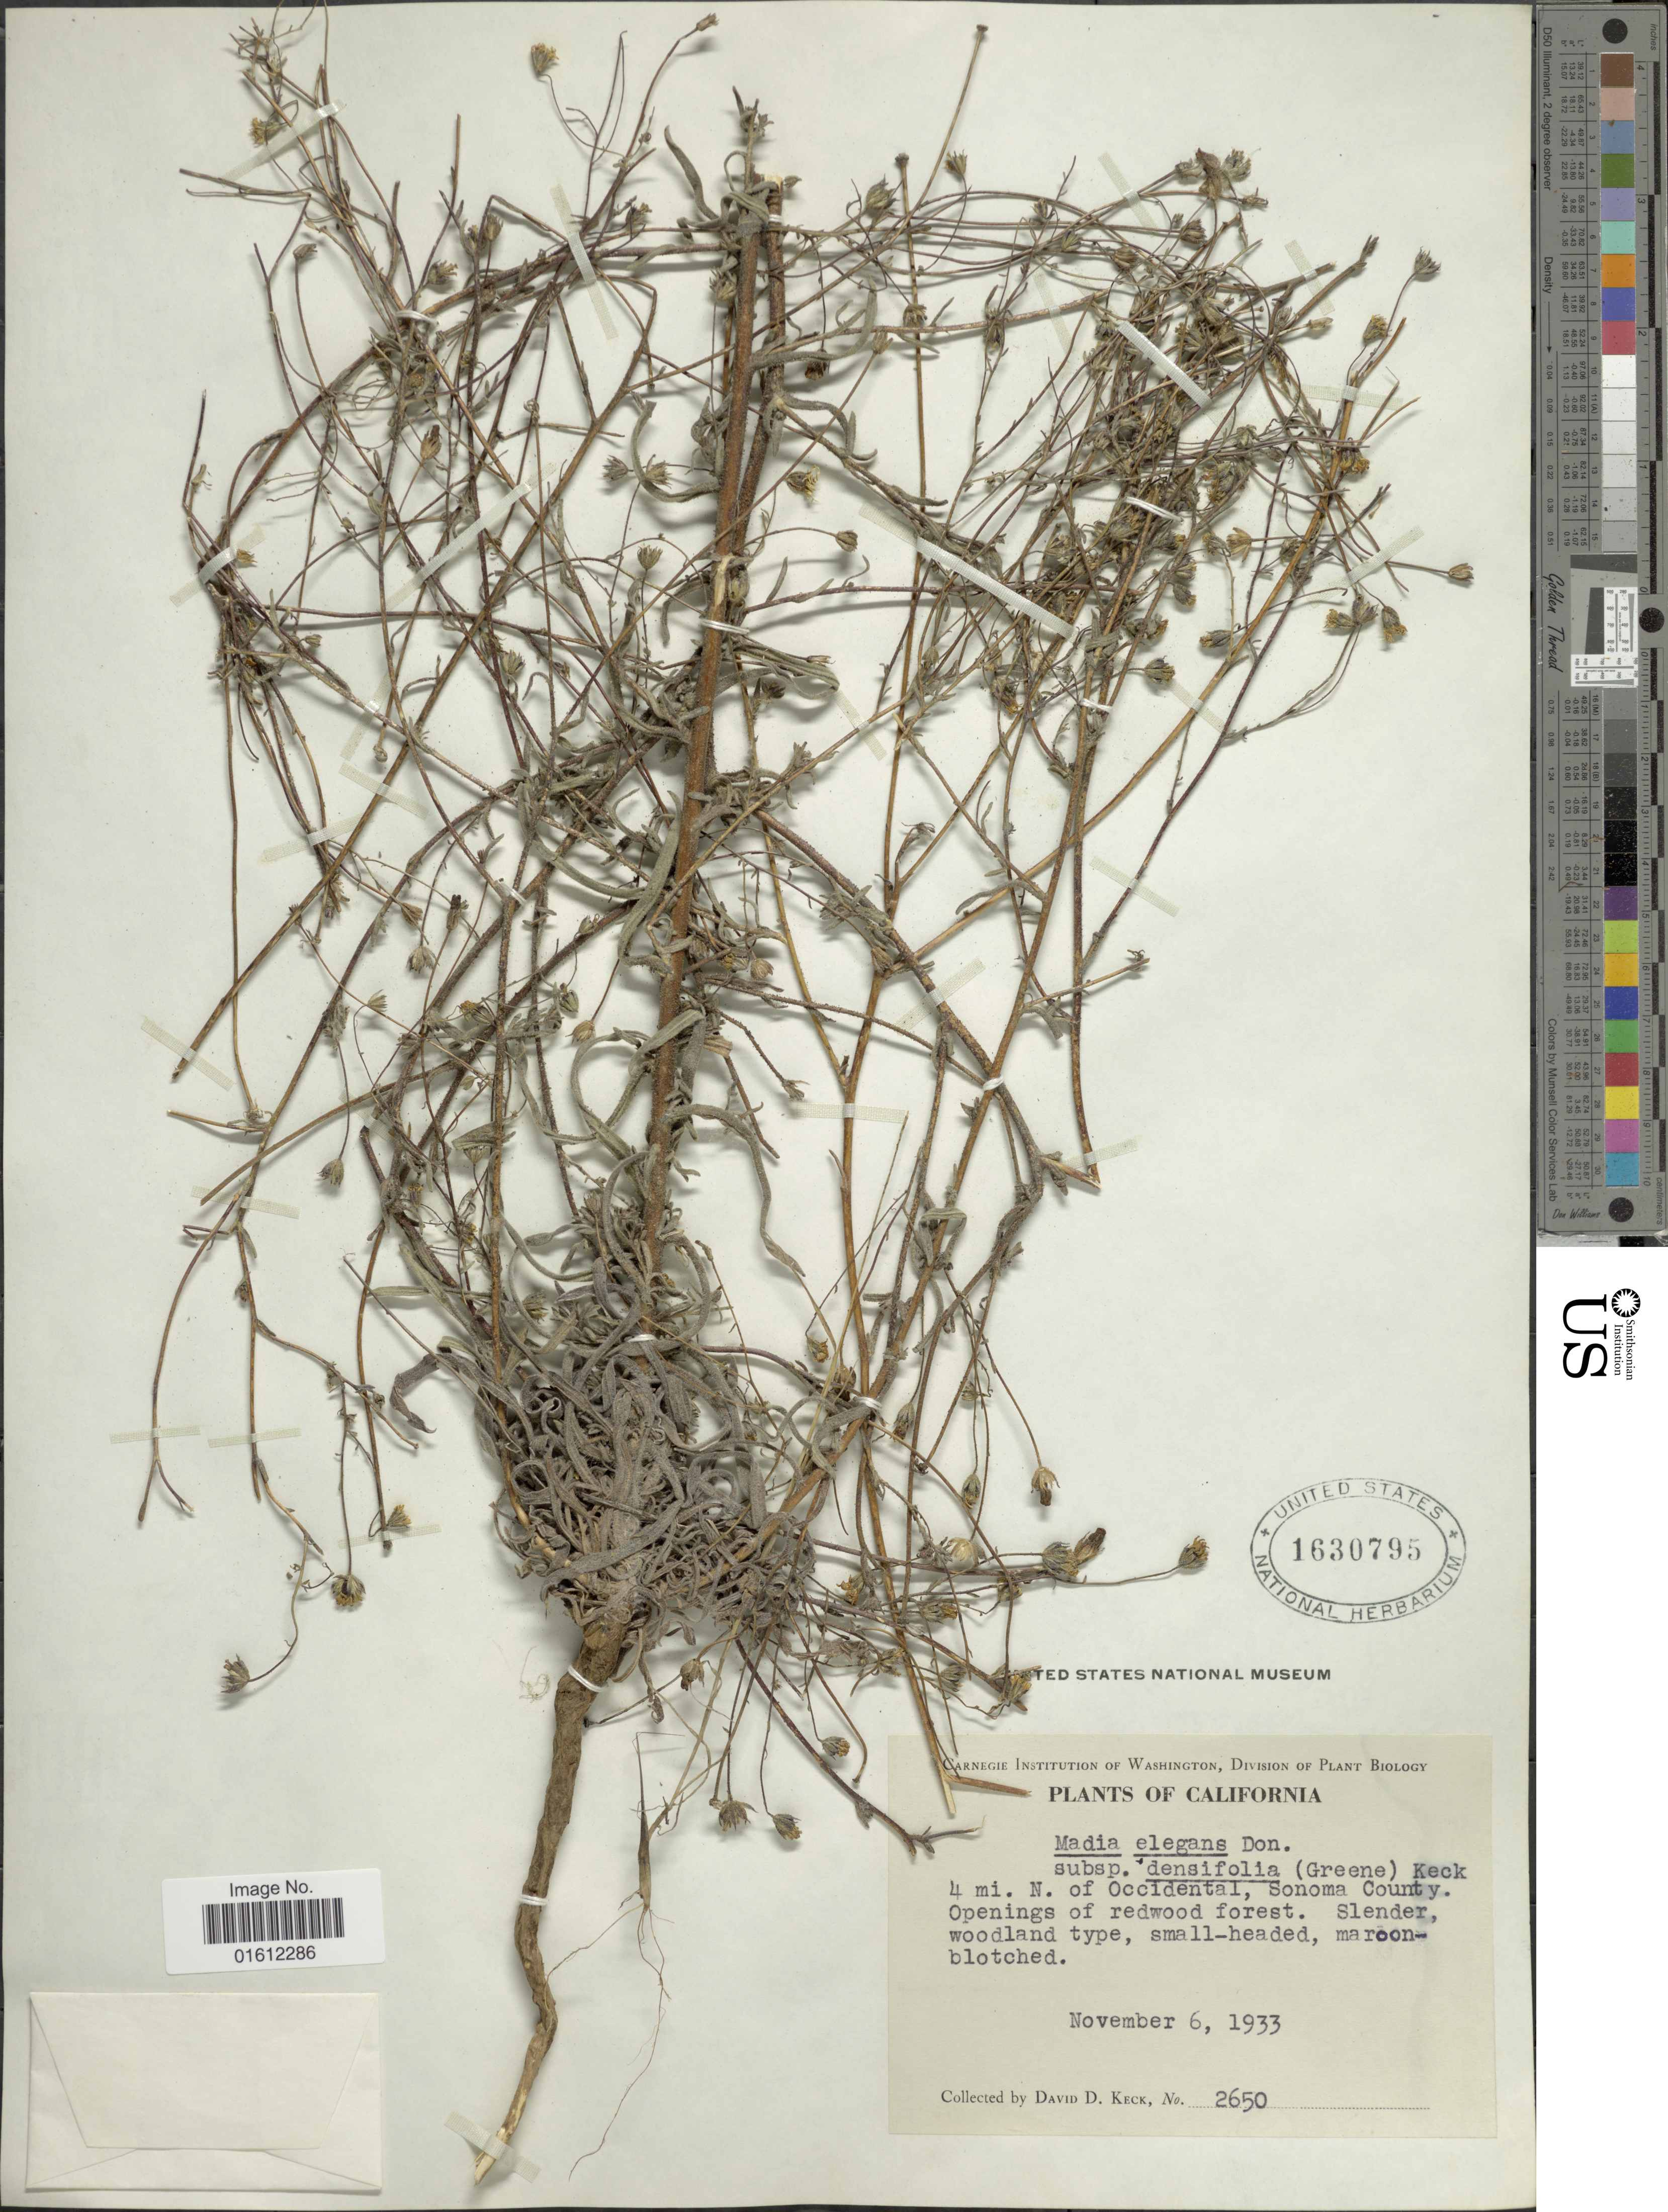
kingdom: Plantae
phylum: Tracheophyta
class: Magnoliopsida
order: Asterales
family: Asteraceae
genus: Madia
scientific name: Madia elegans subsp. densifolia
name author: (Greene) D.D. Keck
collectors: D. D. Keck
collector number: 2650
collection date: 1933-11-06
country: United States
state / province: California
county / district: Sonoma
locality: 4 mi. N of Occidental, Sonoma County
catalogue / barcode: US 1630795